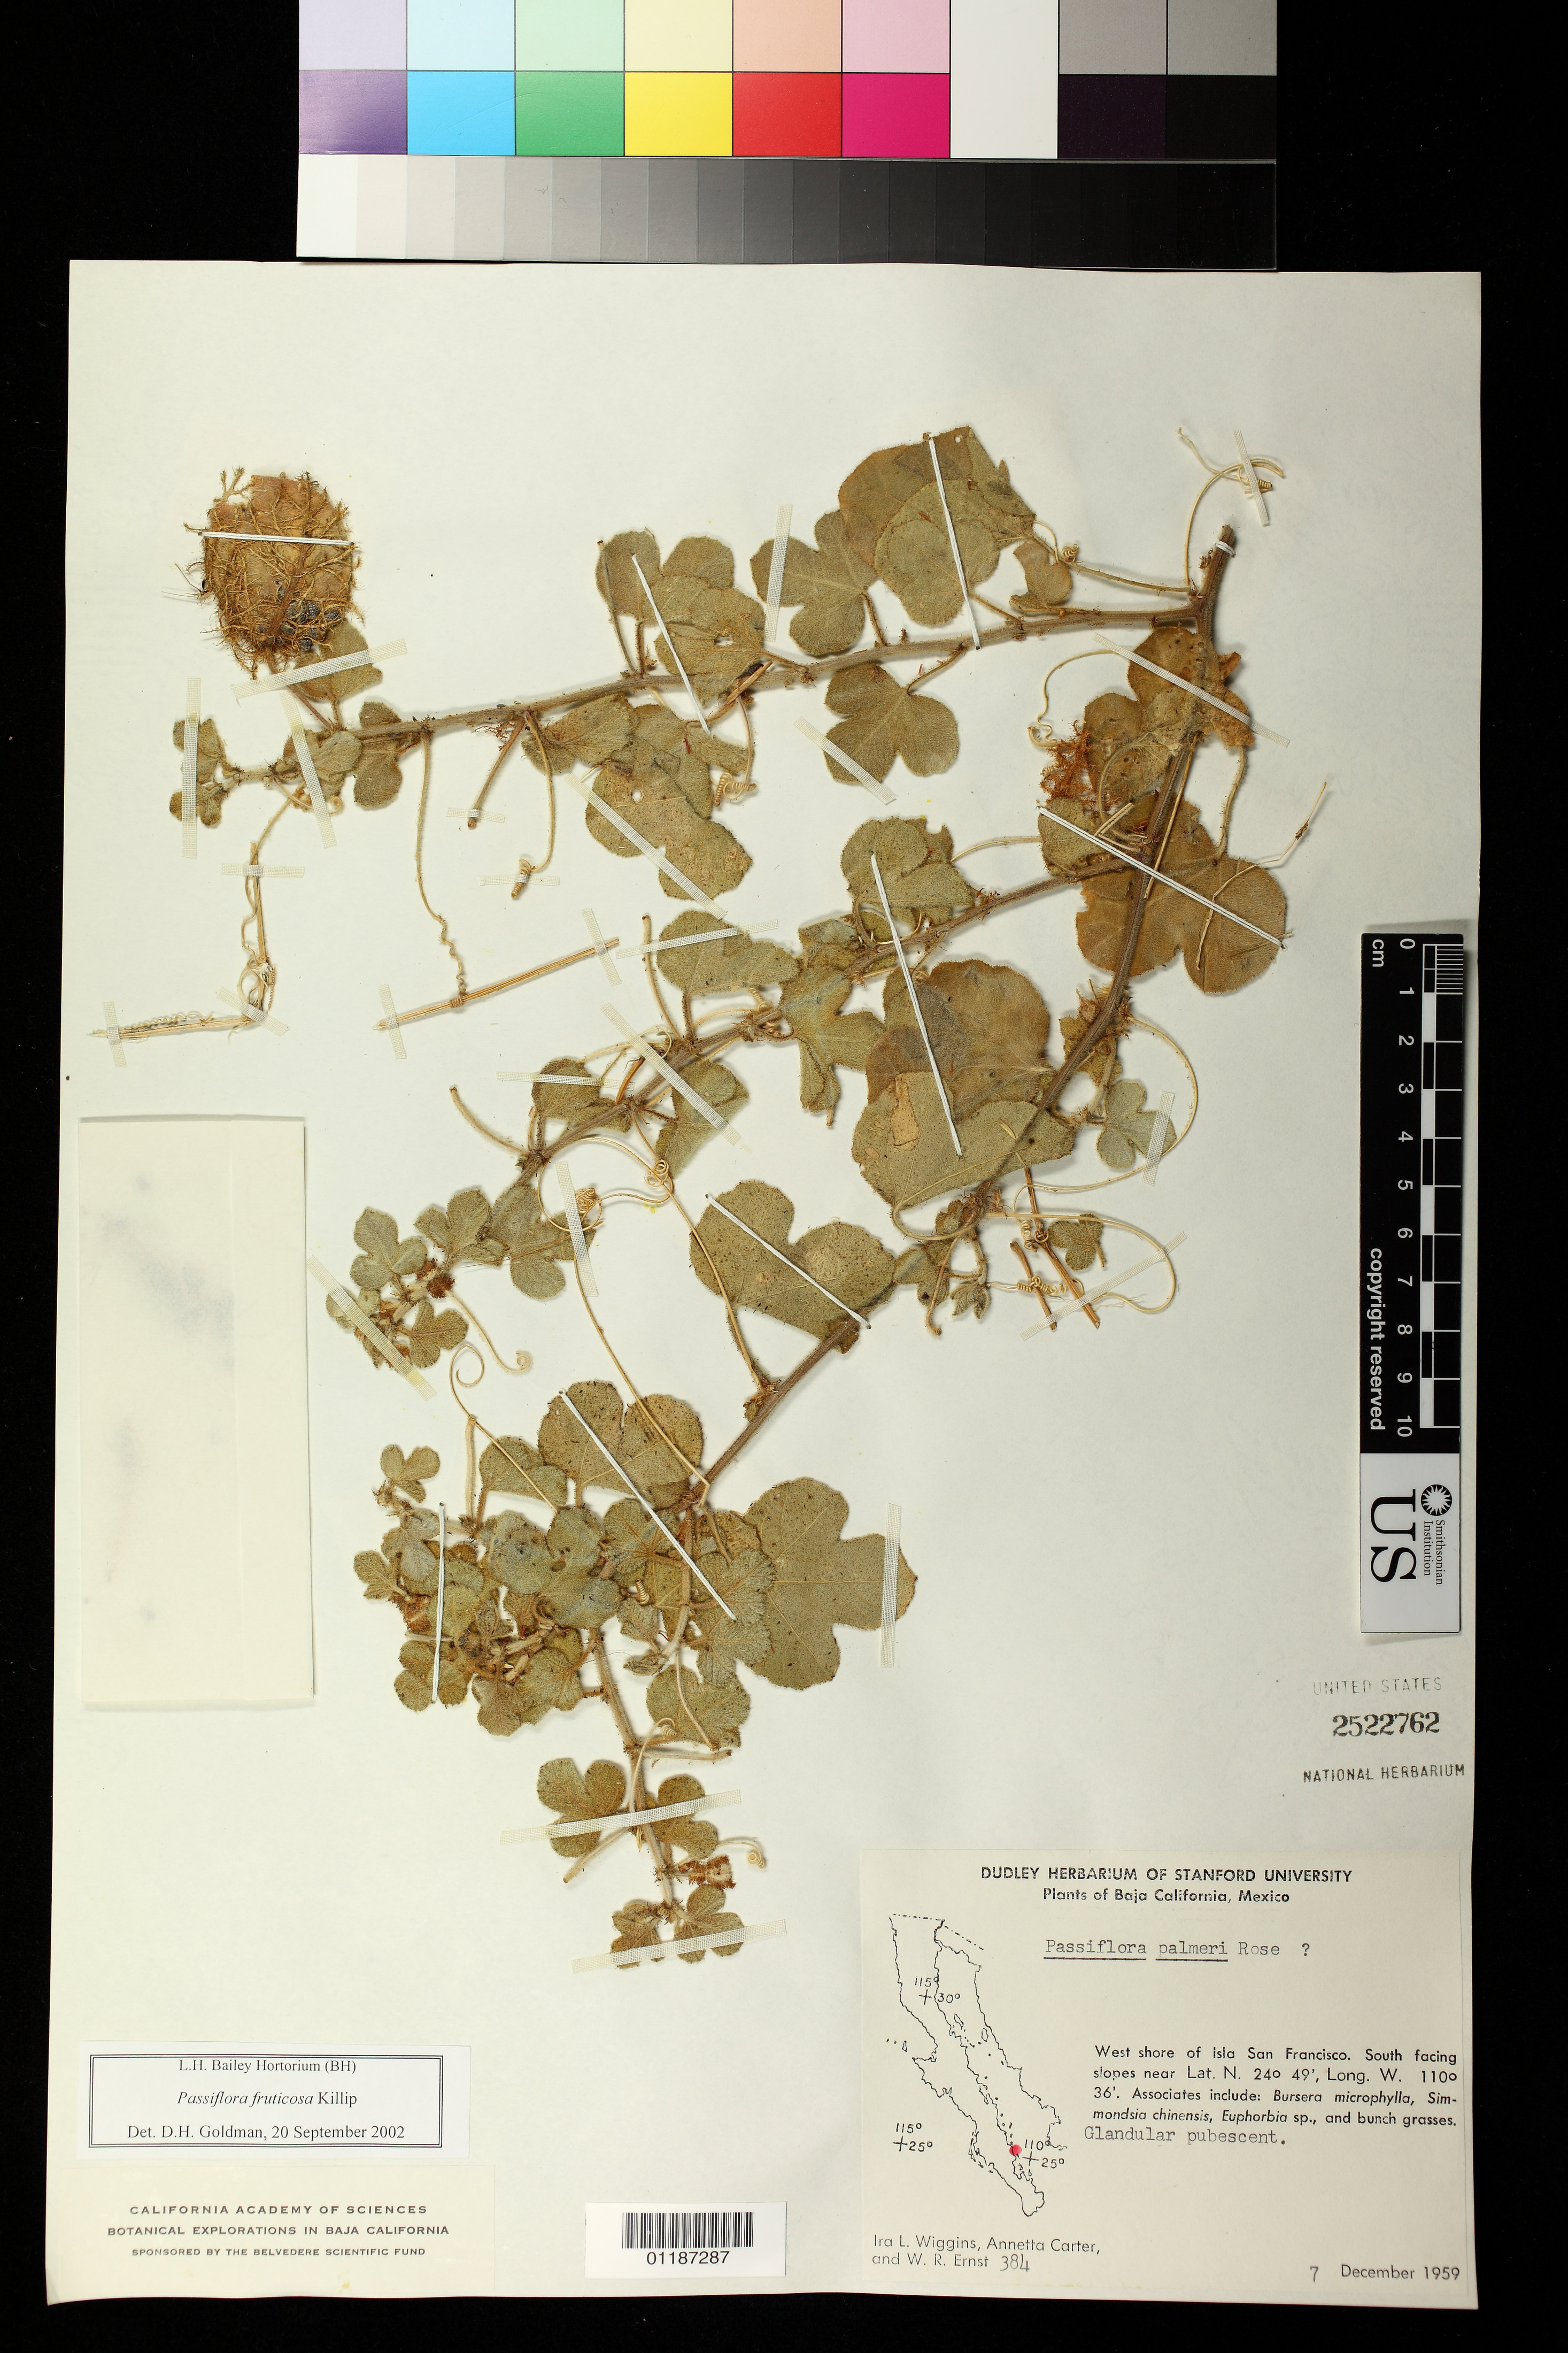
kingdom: Plantae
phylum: Tracheophyta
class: Magnoliopsida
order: Malpighiales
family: Passifloraceae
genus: Passiflora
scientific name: Passiflora fruticosa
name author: Killip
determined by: Svoboda, Harlan T., (NA), US Department of Agriculture (UNITED STATES)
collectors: I. L. Wiggins, A. M. Carter & W. R. Ernst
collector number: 384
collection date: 1959-12-07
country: Mexico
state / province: Baja California Sur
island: San Francisco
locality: W shore of Isla San Francisco, South facing slopes.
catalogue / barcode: US 2522762